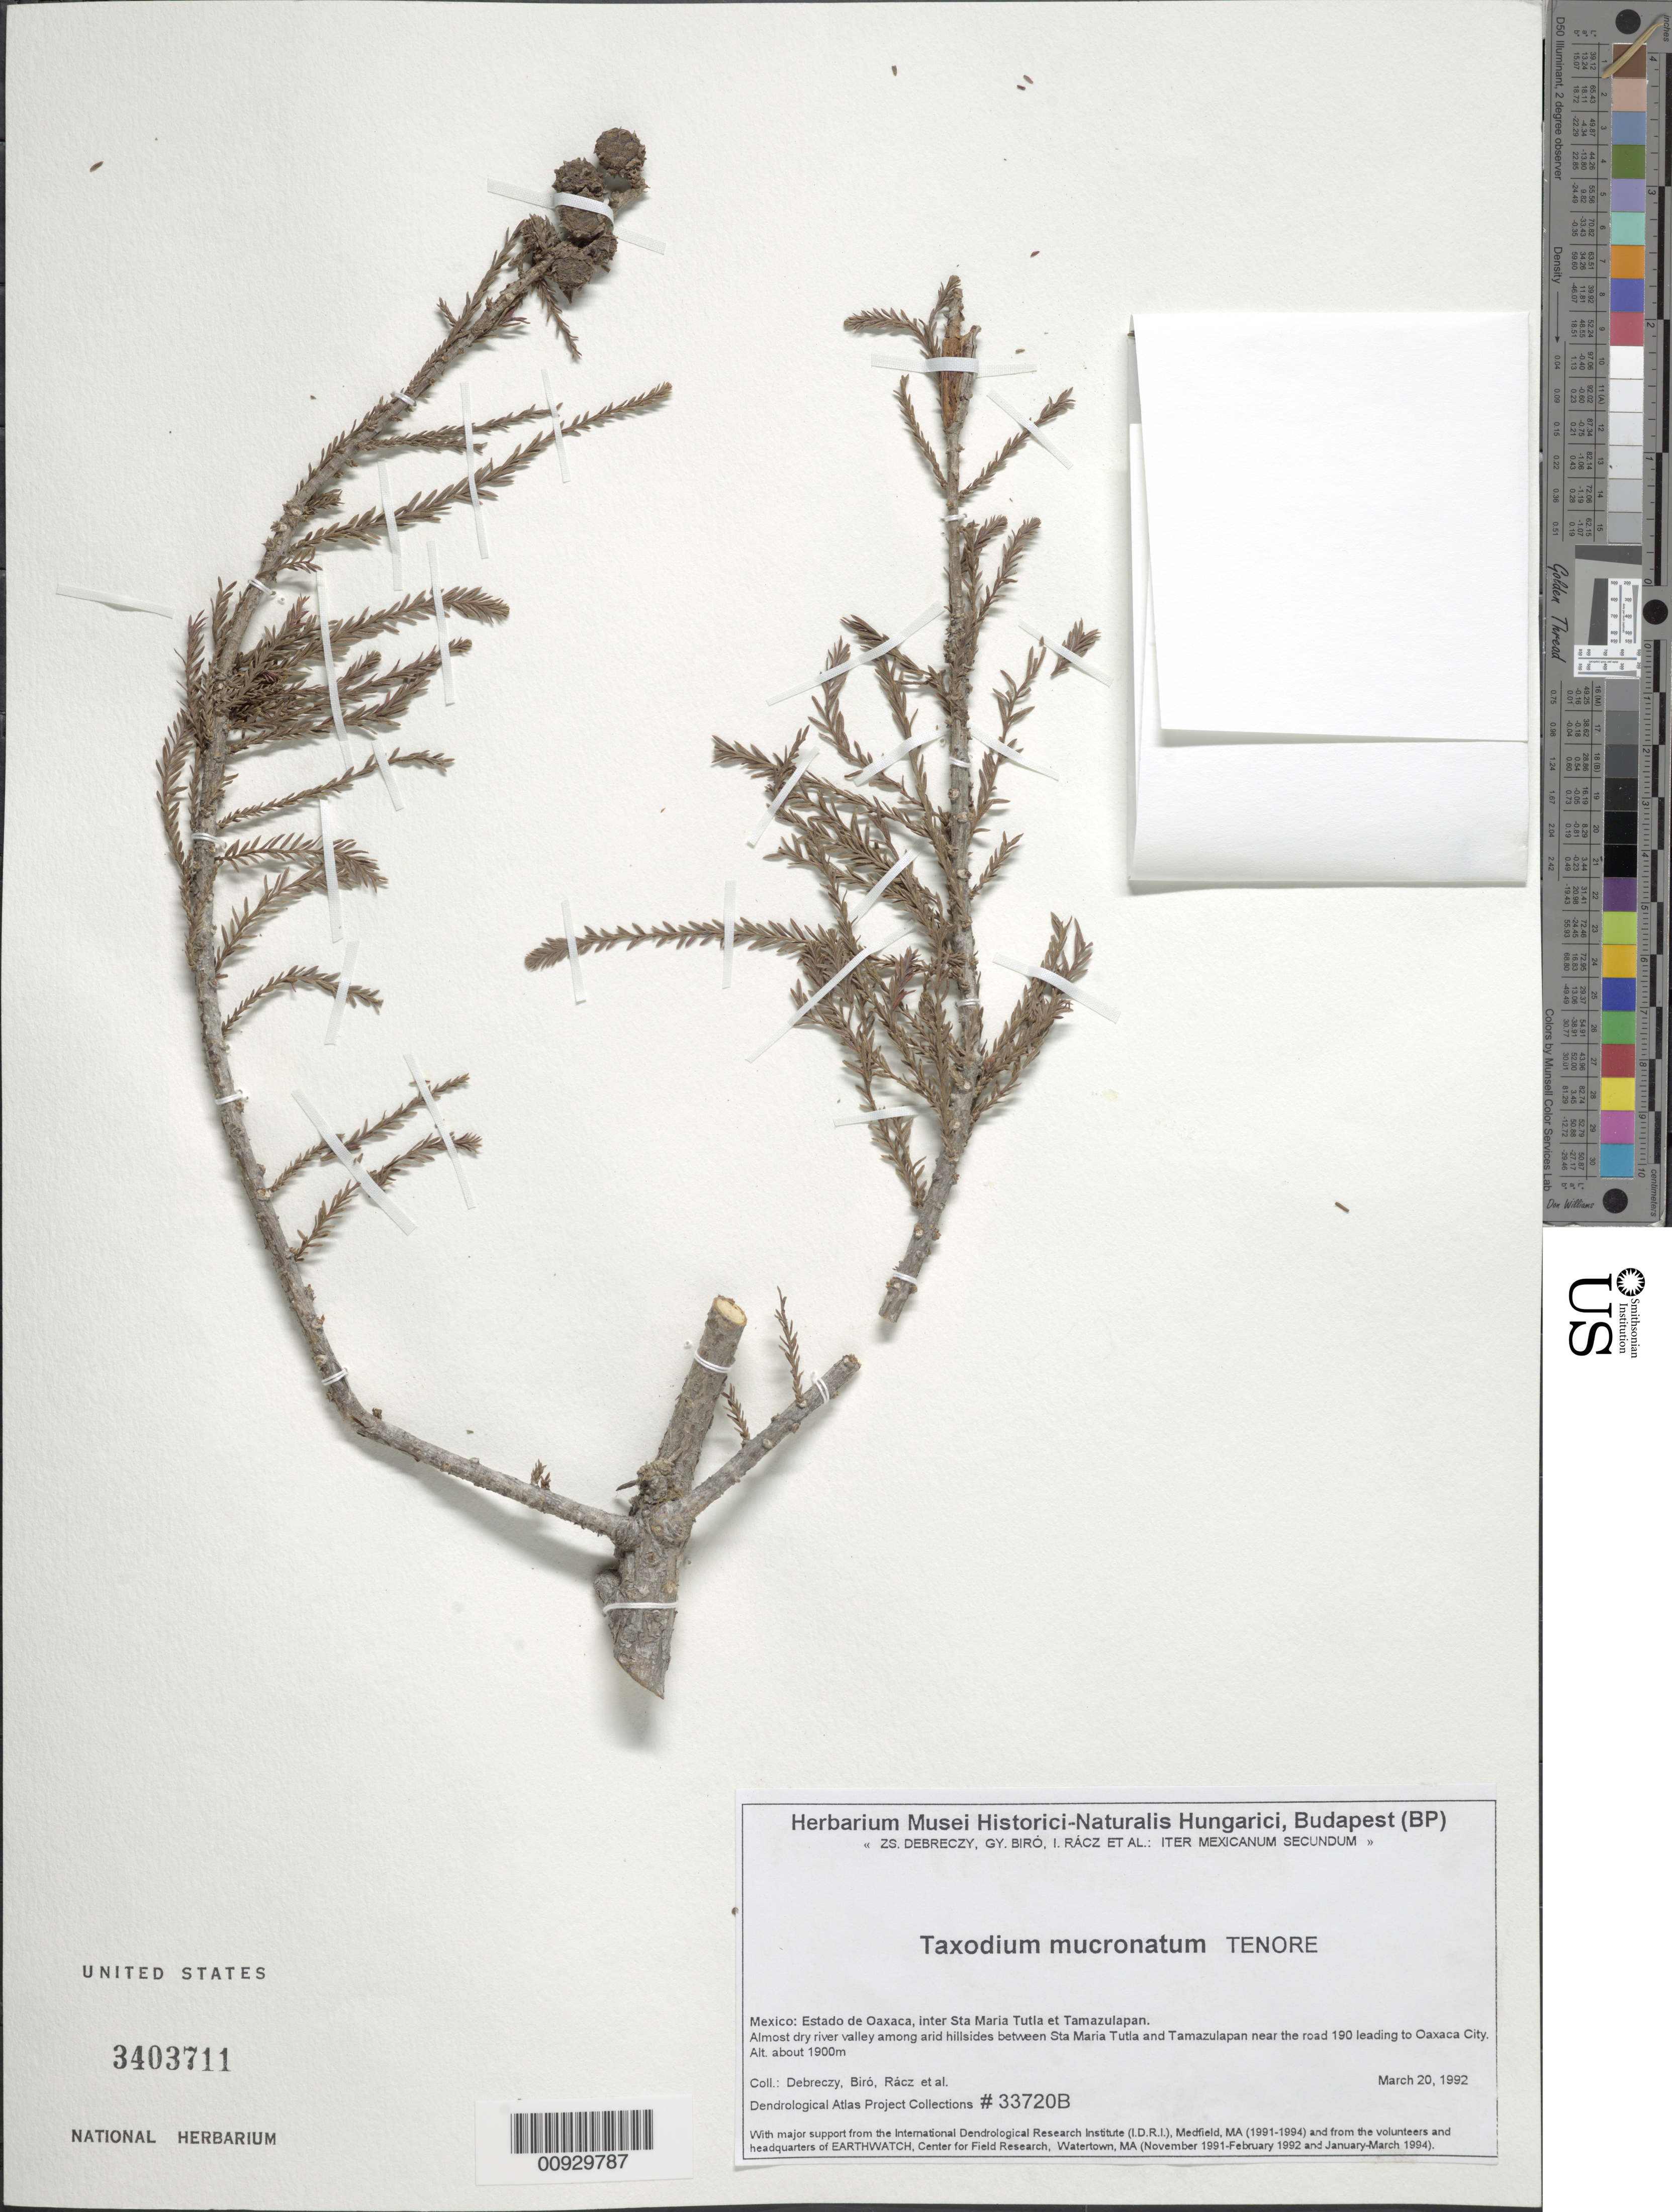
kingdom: Plantae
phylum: Tracheophyta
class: Pinopsida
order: Pinales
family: Cupressaceae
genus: Taxodium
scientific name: Taxodium mucronatum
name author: Ten.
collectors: Z. Debreczy, G. Biro, I. Rácz & et al.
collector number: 33720 B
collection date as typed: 20 Mar 1992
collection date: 1992-03-20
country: Mexico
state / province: Oaxaca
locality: Between Sta. Maria Tutla and Tamazulapan near road 190 leading to Oaxaca City.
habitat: Almost dry river valley among arid hillsides.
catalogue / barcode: US 3403711